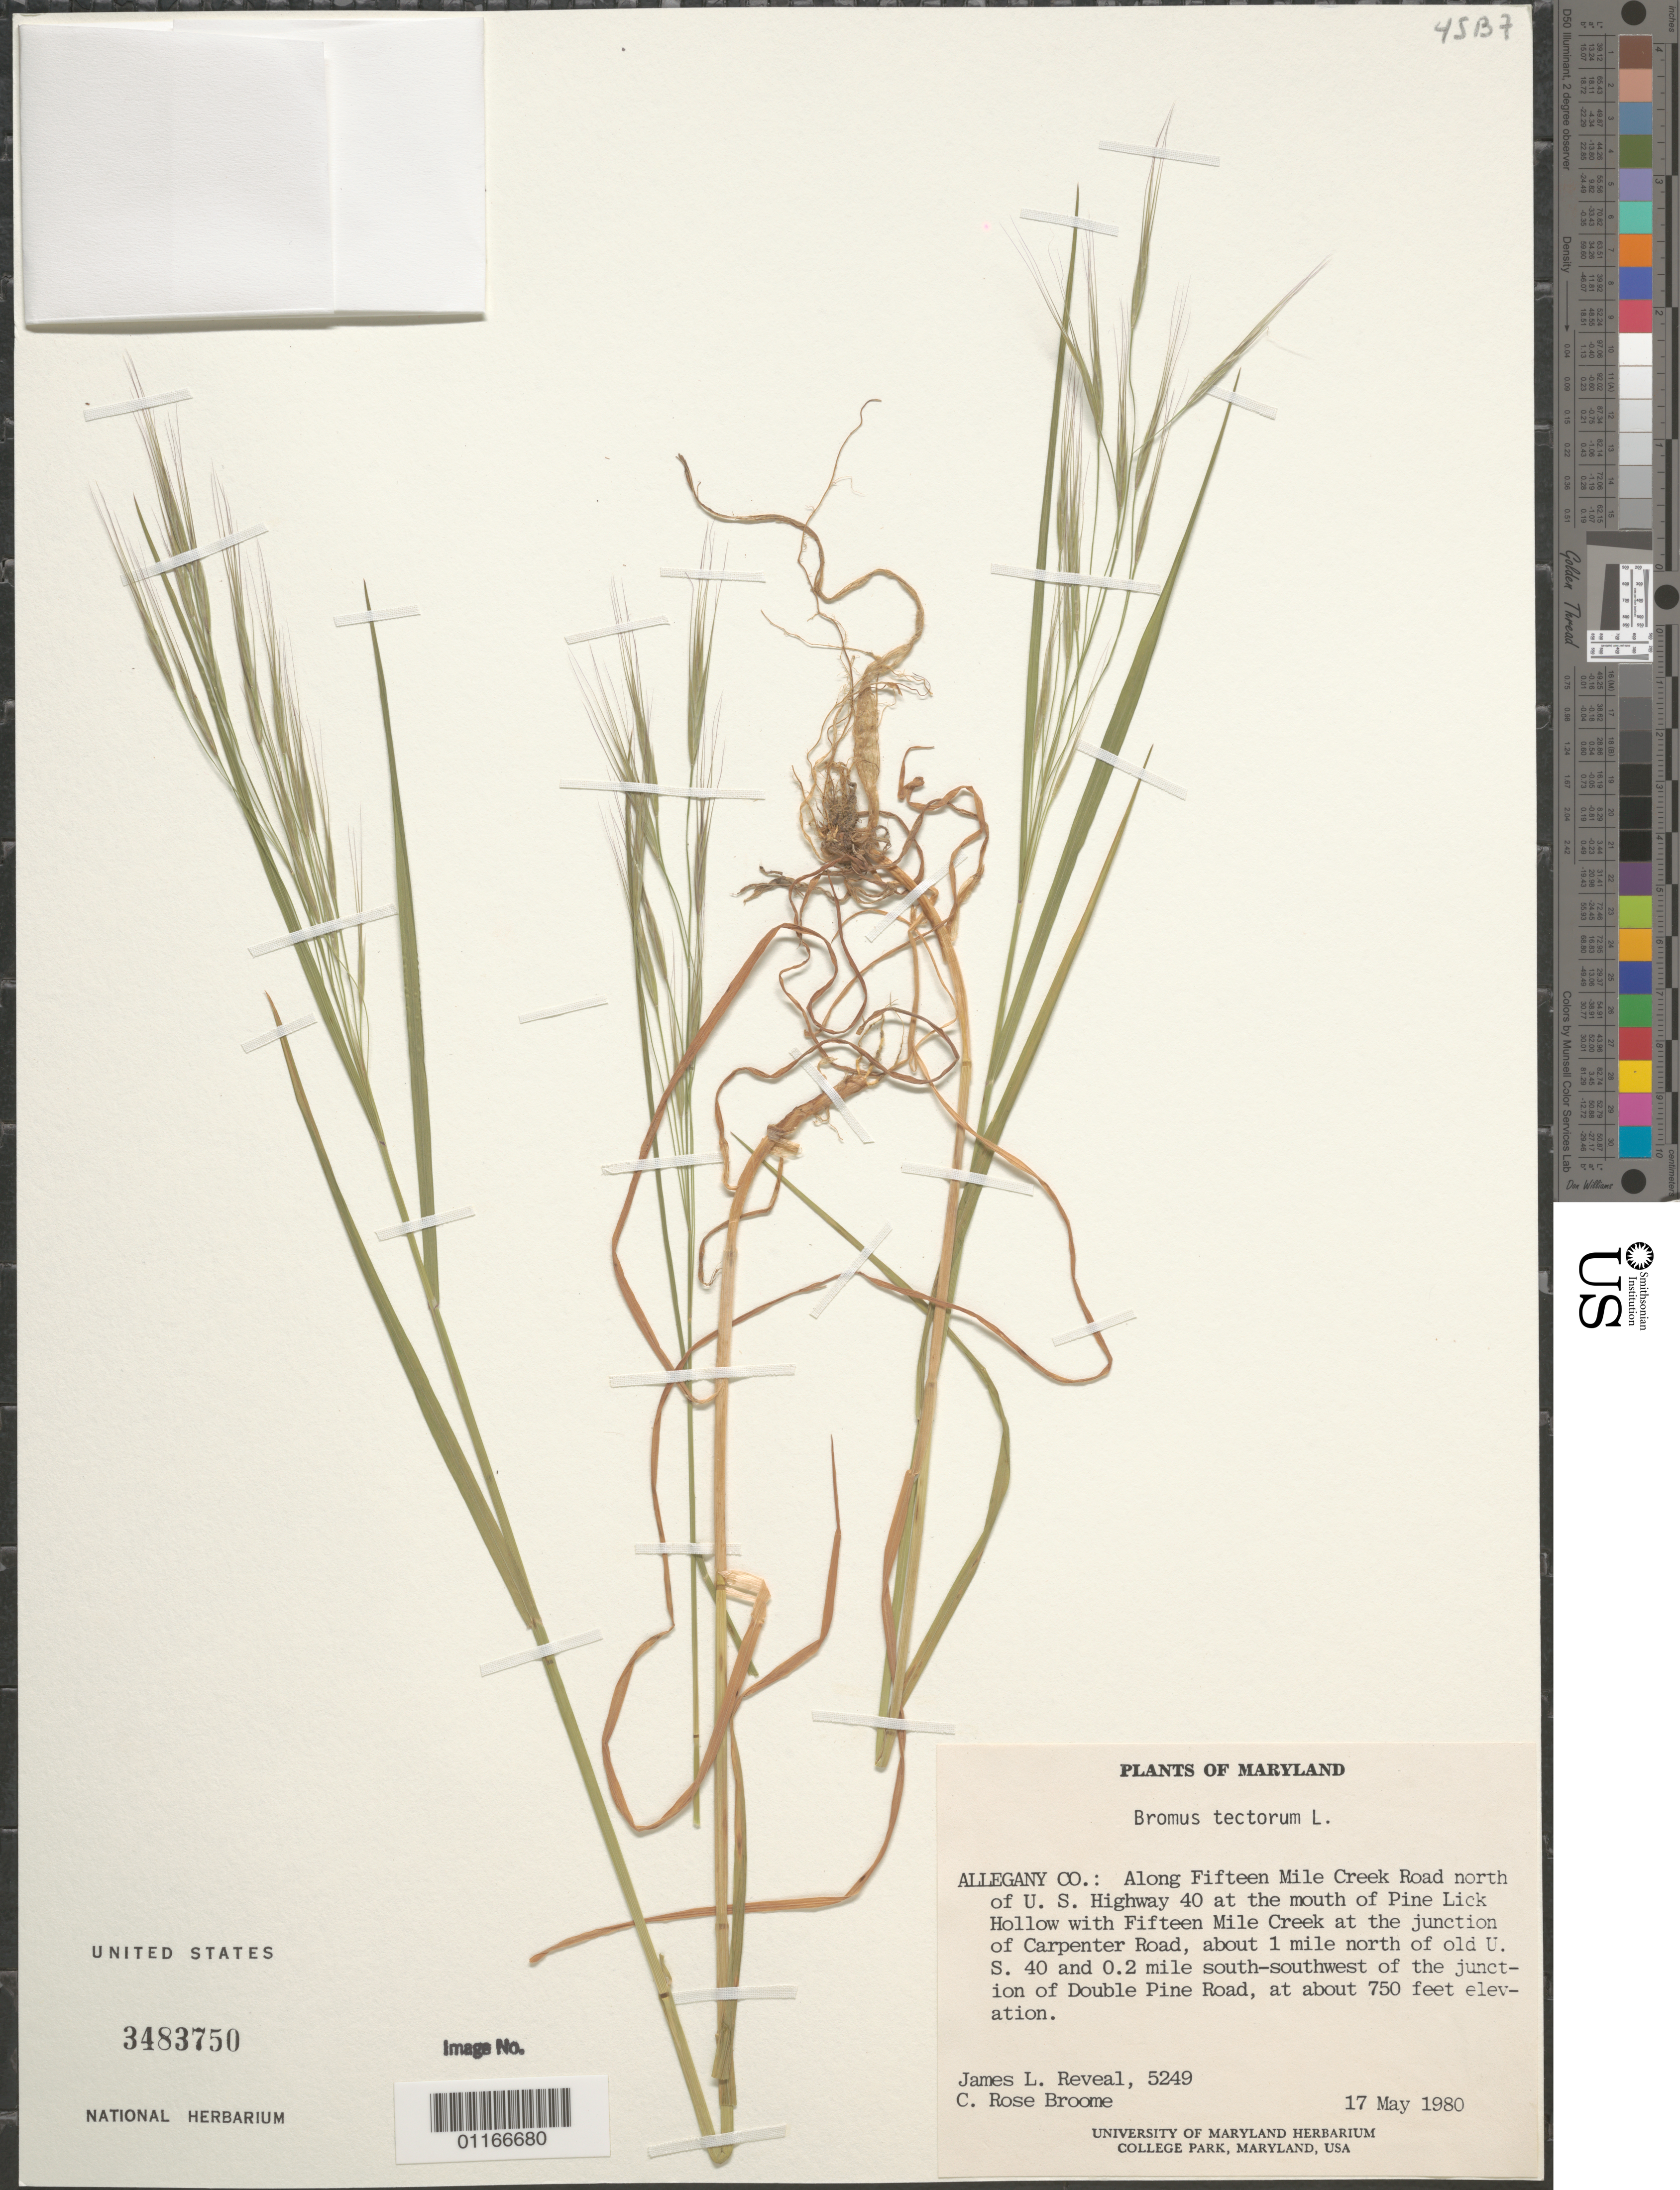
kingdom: Plantae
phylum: Tracheophyta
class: Liliopsida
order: Poales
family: Poaceae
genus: Bromus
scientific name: Bromus tectorum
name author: L.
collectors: J. L. Reveal & C. R. Broome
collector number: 5249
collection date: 1980-05-17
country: United States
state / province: Maryland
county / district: Allegany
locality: Along 15 Mile Creek Road N of US Highway 40 at the mouth of Pine Lick Hollow with 15 Mile Creek at the Junction of Carpenter Road, about 1 mile N of Old US 40 and 0.2 mile SSW of the Junction of Double Pine Road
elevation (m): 229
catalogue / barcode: US 3483750